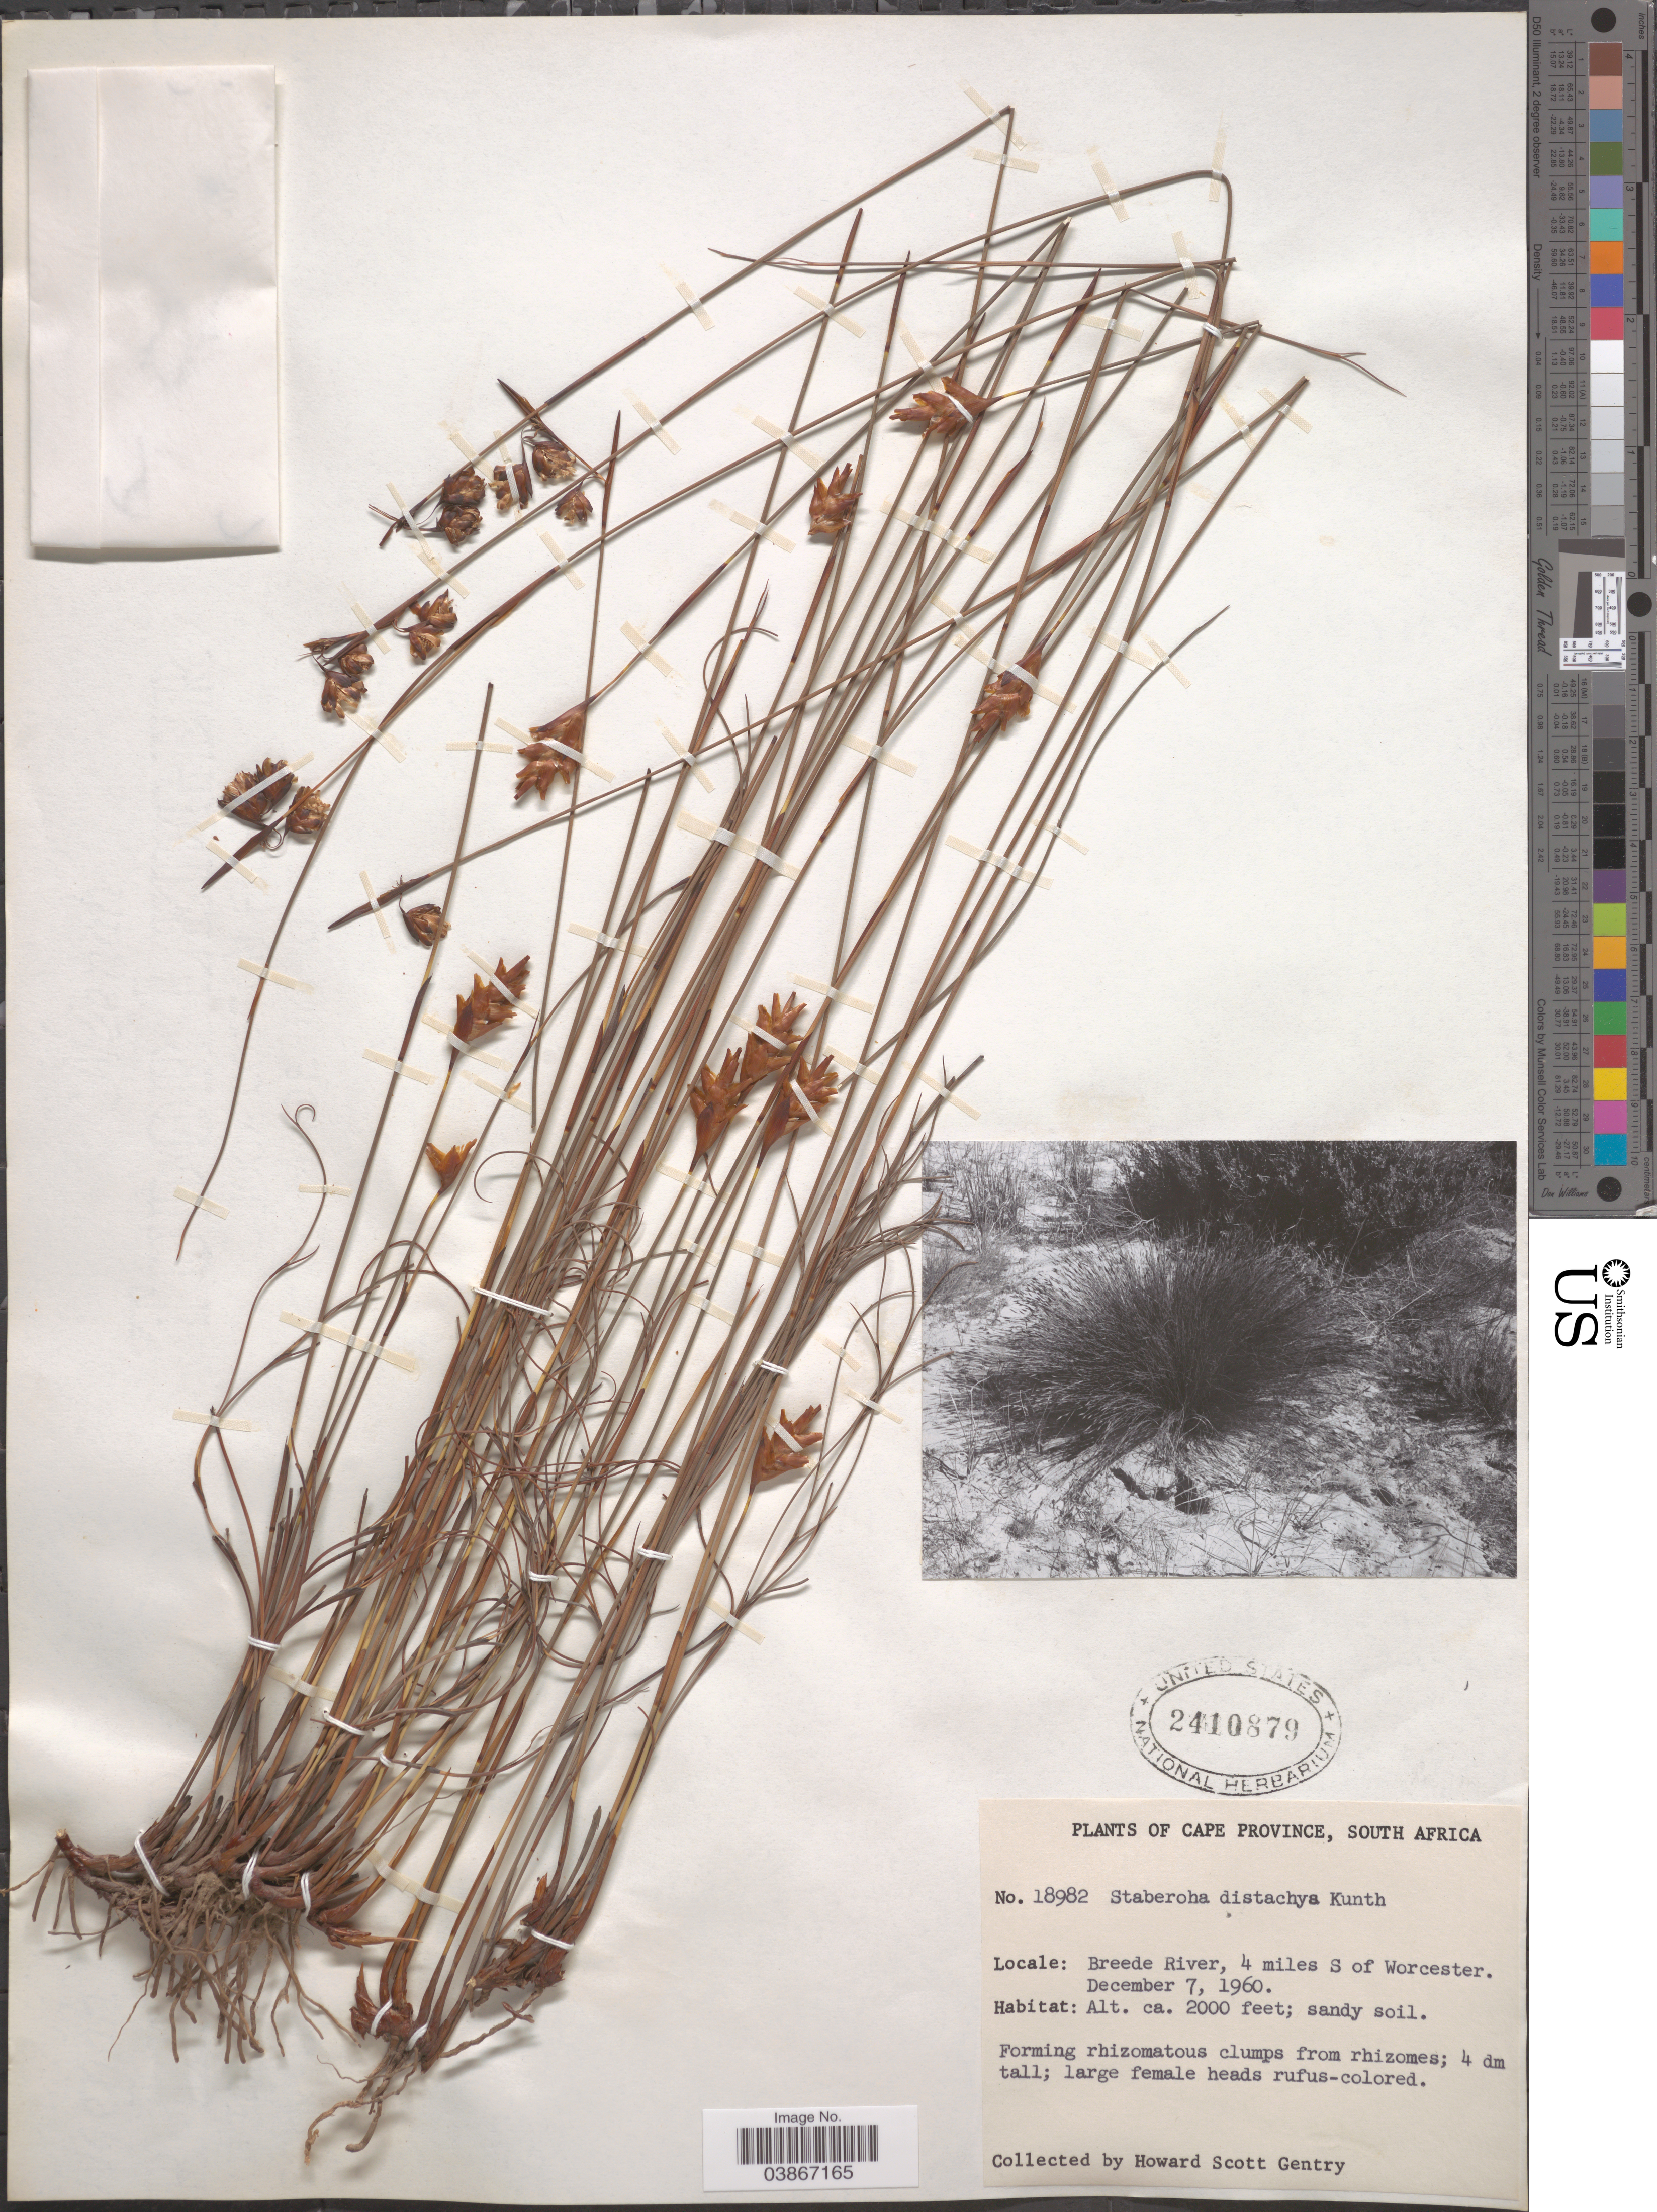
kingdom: Plantae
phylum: Tracheophyta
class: Liliopsida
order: Poales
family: Restionaceae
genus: Staberoha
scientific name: Staberoha distachya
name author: (Rottb.) Kunth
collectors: H. S. Gentry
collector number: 18982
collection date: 1960-12-07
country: South Africa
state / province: Western Cape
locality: Breede River, 4 miles S of Worcester.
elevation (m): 610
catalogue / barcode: US 2410879